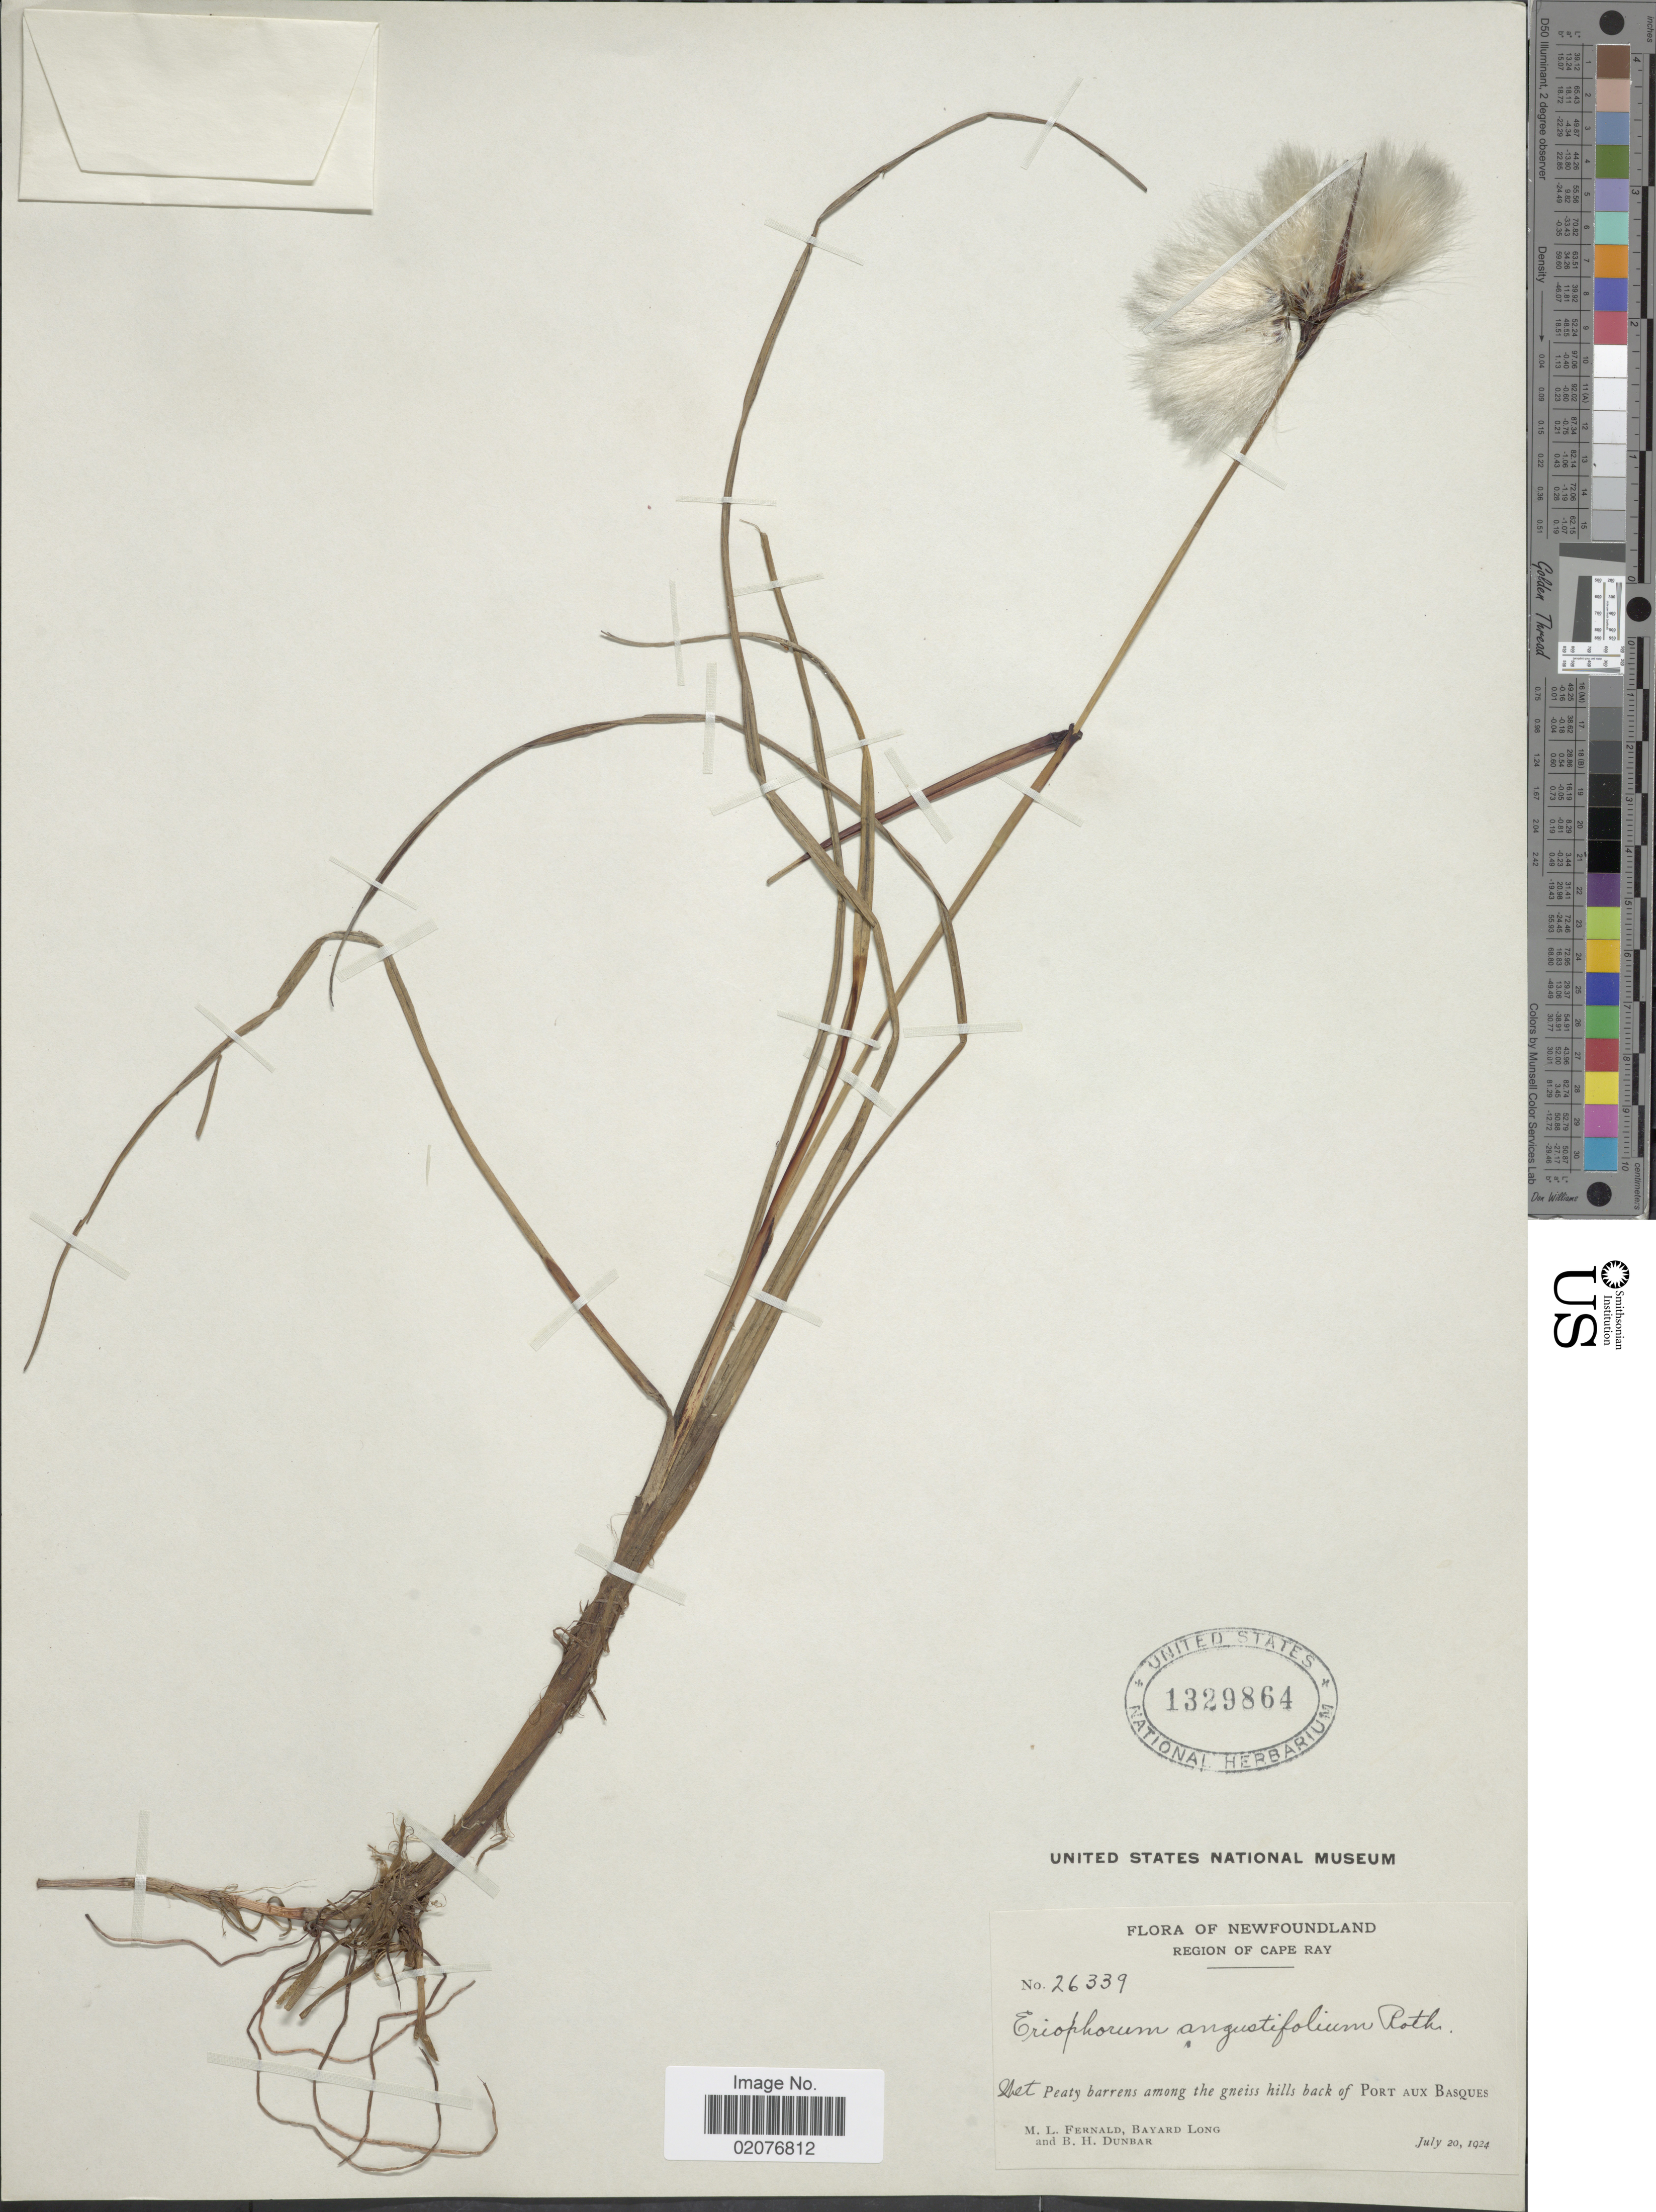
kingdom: Plantae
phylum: Tracheophyta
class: Liliopsida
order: Poales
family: Cyperaceae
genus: Eriophorum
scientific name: Eriophorum angustifolium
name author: Honck.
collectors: M. L. Fernald, B. Long & B. Dunbar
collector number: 26339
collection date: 1924-07-20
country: Canada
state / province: Newfoundland and Labrador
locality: Region of Cape Ray, Wet Peaty barrens among the gneiss hills back of Port Au Basques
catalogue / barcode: US 1329864